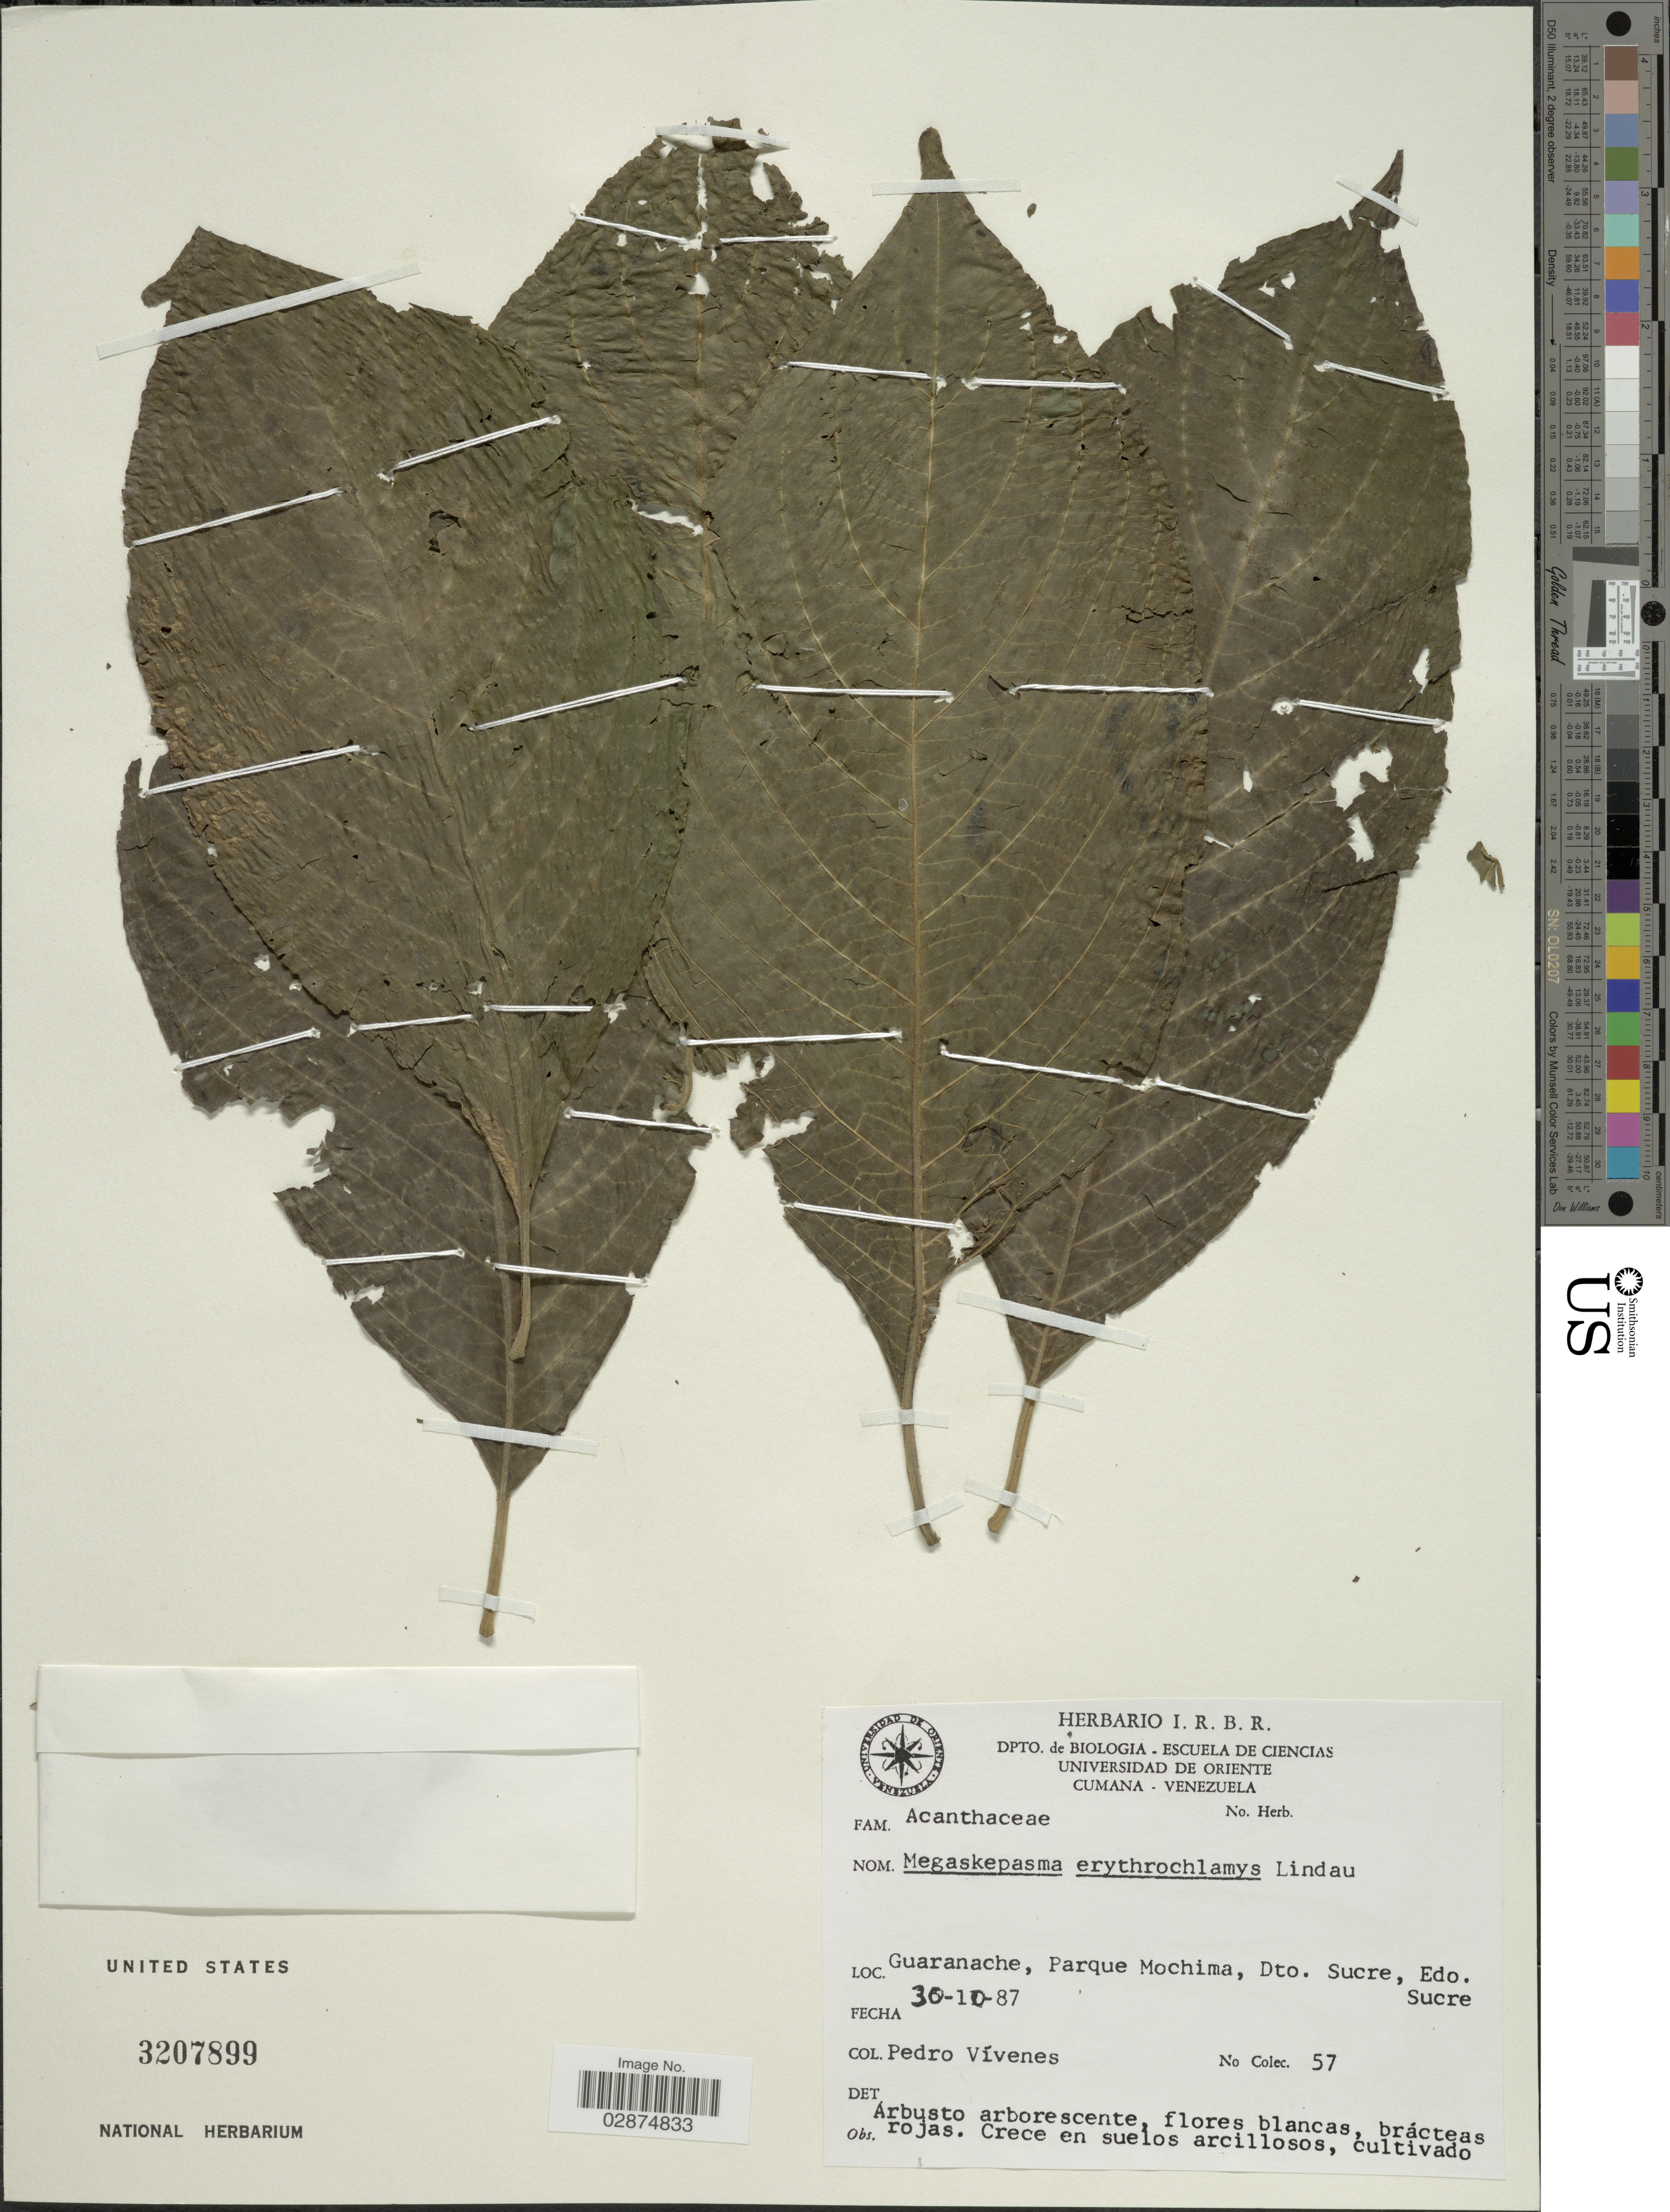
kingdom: Plantae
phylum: Tracheophyta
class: Magnoliopsida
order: Lamiales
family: Acanthaceae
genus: Megaskepasma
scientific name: Megaskepasma erythrochlamys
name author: Lindau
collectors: P. Vivenes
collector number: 57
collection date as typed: Transcribed d/m/y: 30/10/87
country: Venezuela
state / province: Sucre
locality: Guaranache, Parque Mochima, Dto. Sucre.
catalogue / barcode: US 3207899